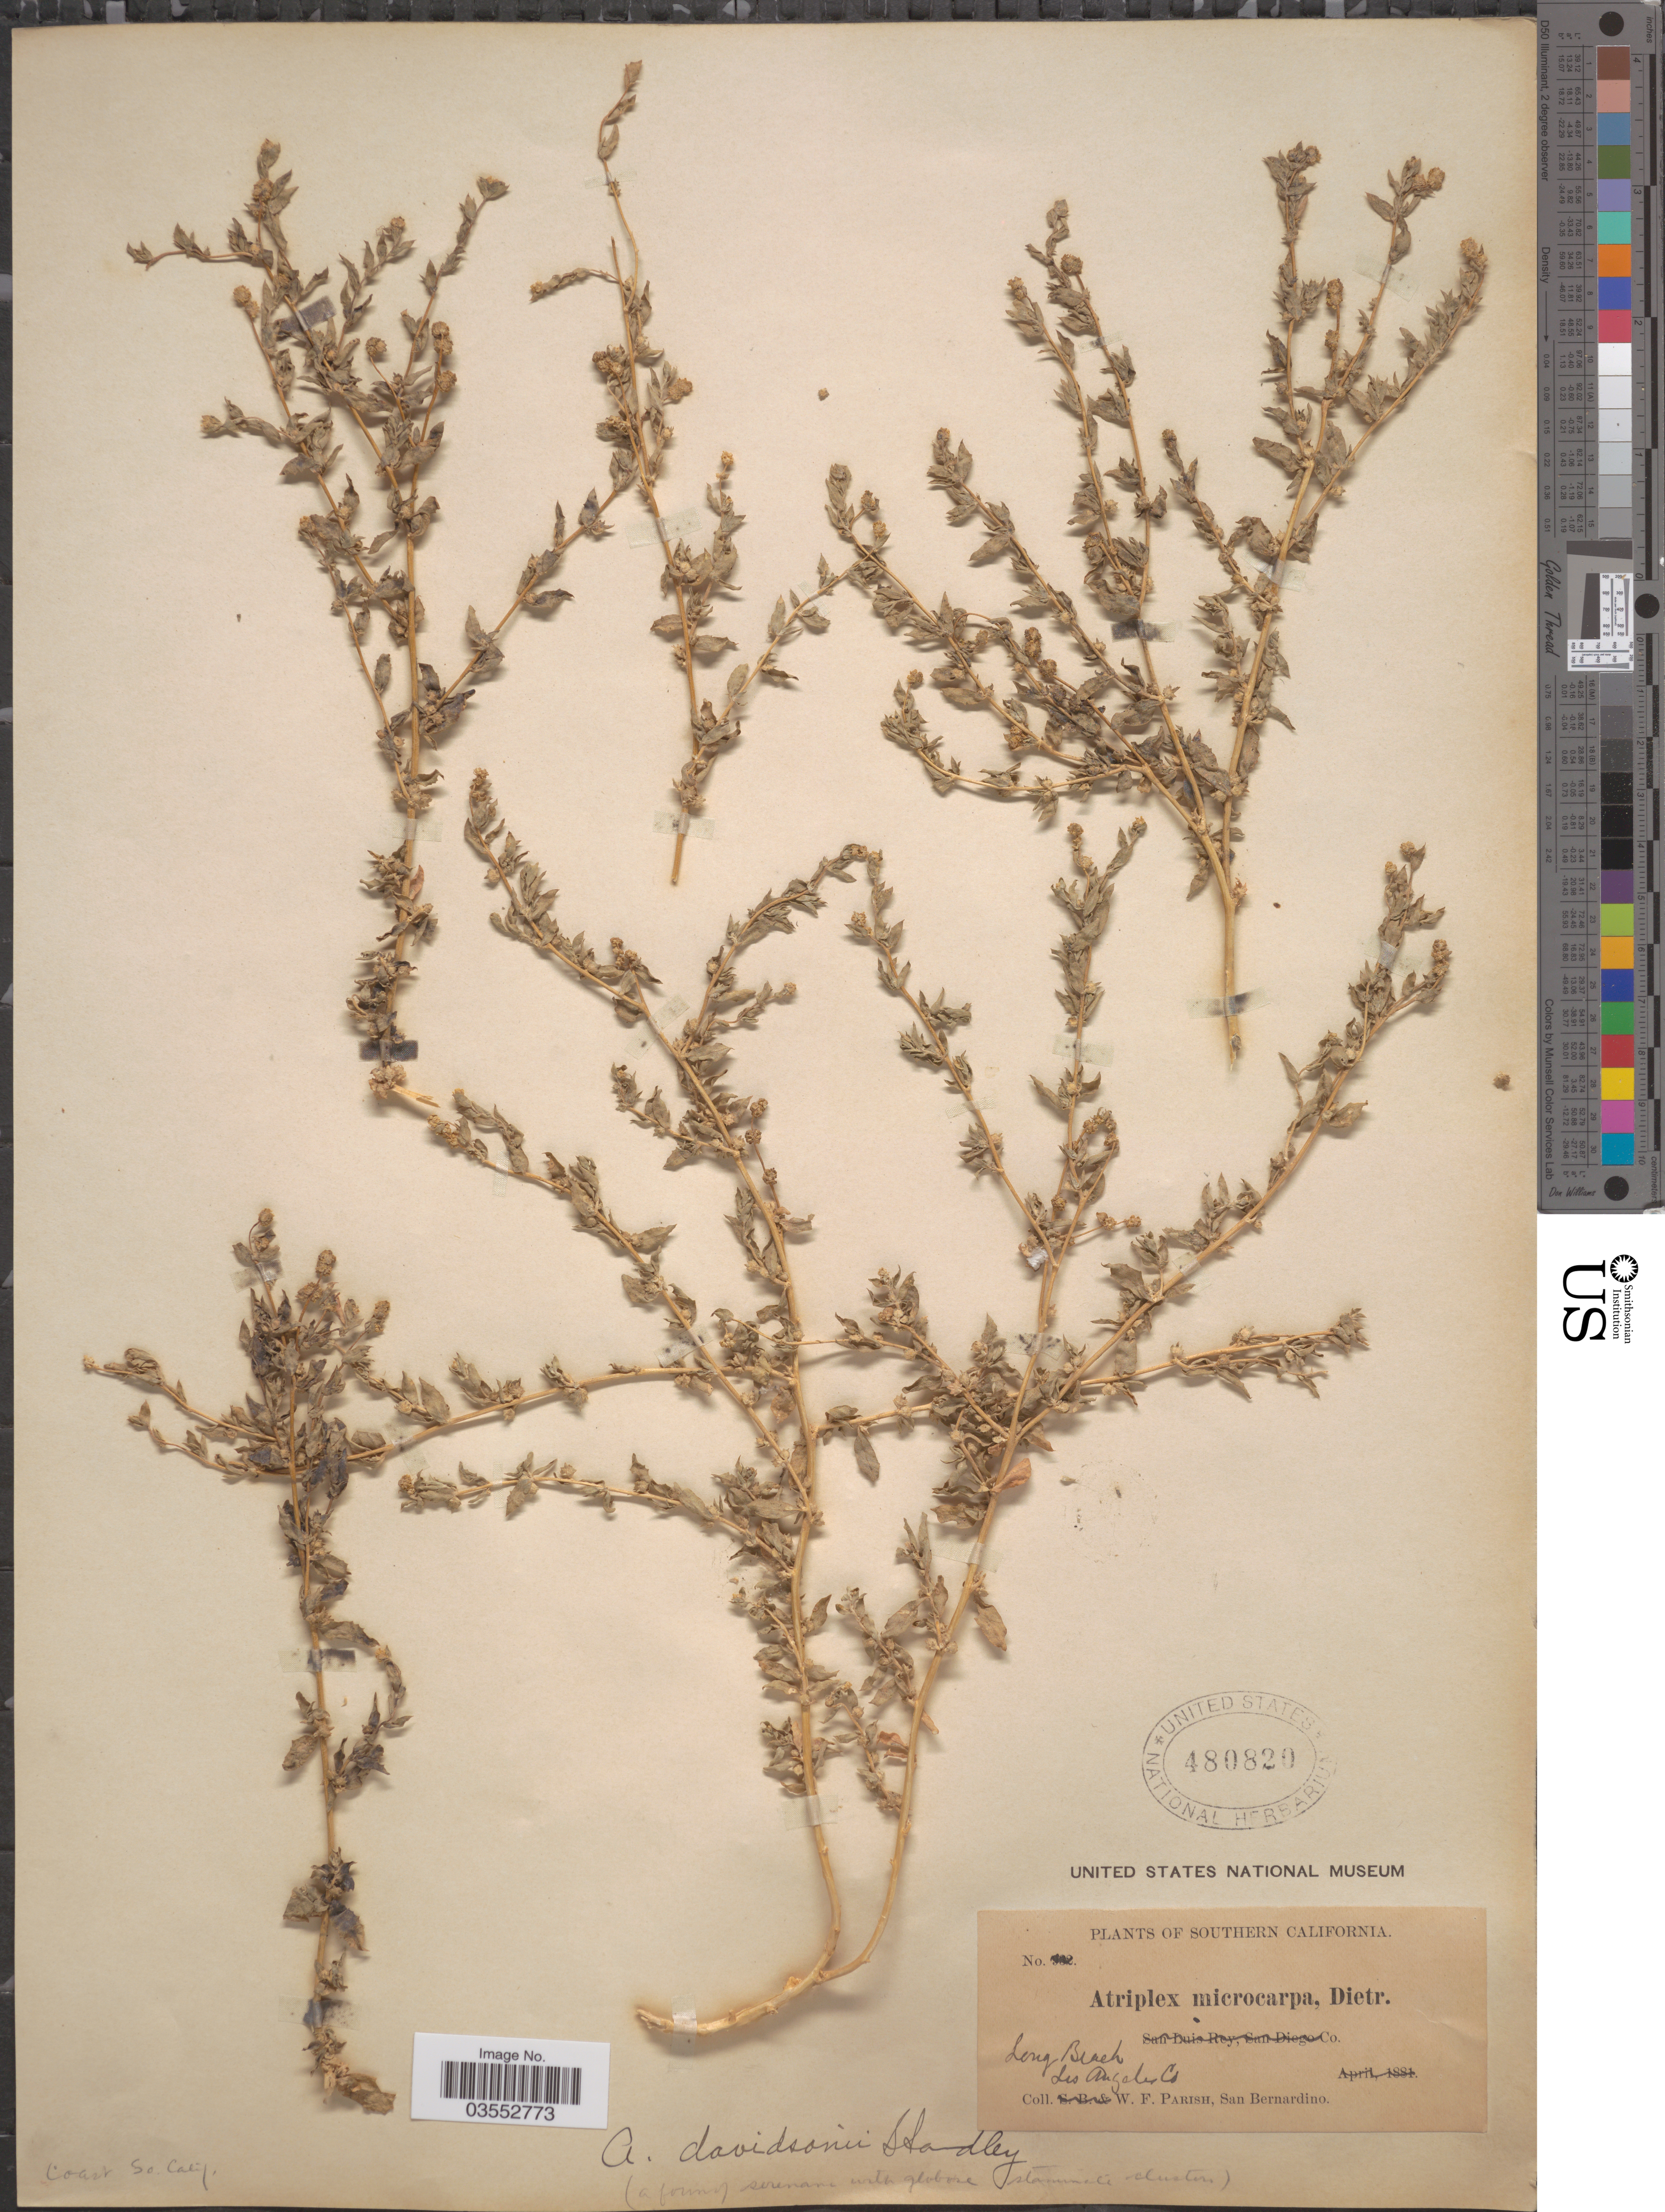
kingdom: Plantae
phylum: Tracheophyta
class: Magnoliopsida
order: Caryophyllales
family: Amaranthaceae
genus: Atriplex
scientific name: Atriplex serenana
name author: A. Nelson ex Abrams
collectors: W. F. Parish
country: United States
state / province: California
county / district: Los Angeles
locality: Southern California. Long Beach Los Angeles Co.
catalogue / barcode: US 480820